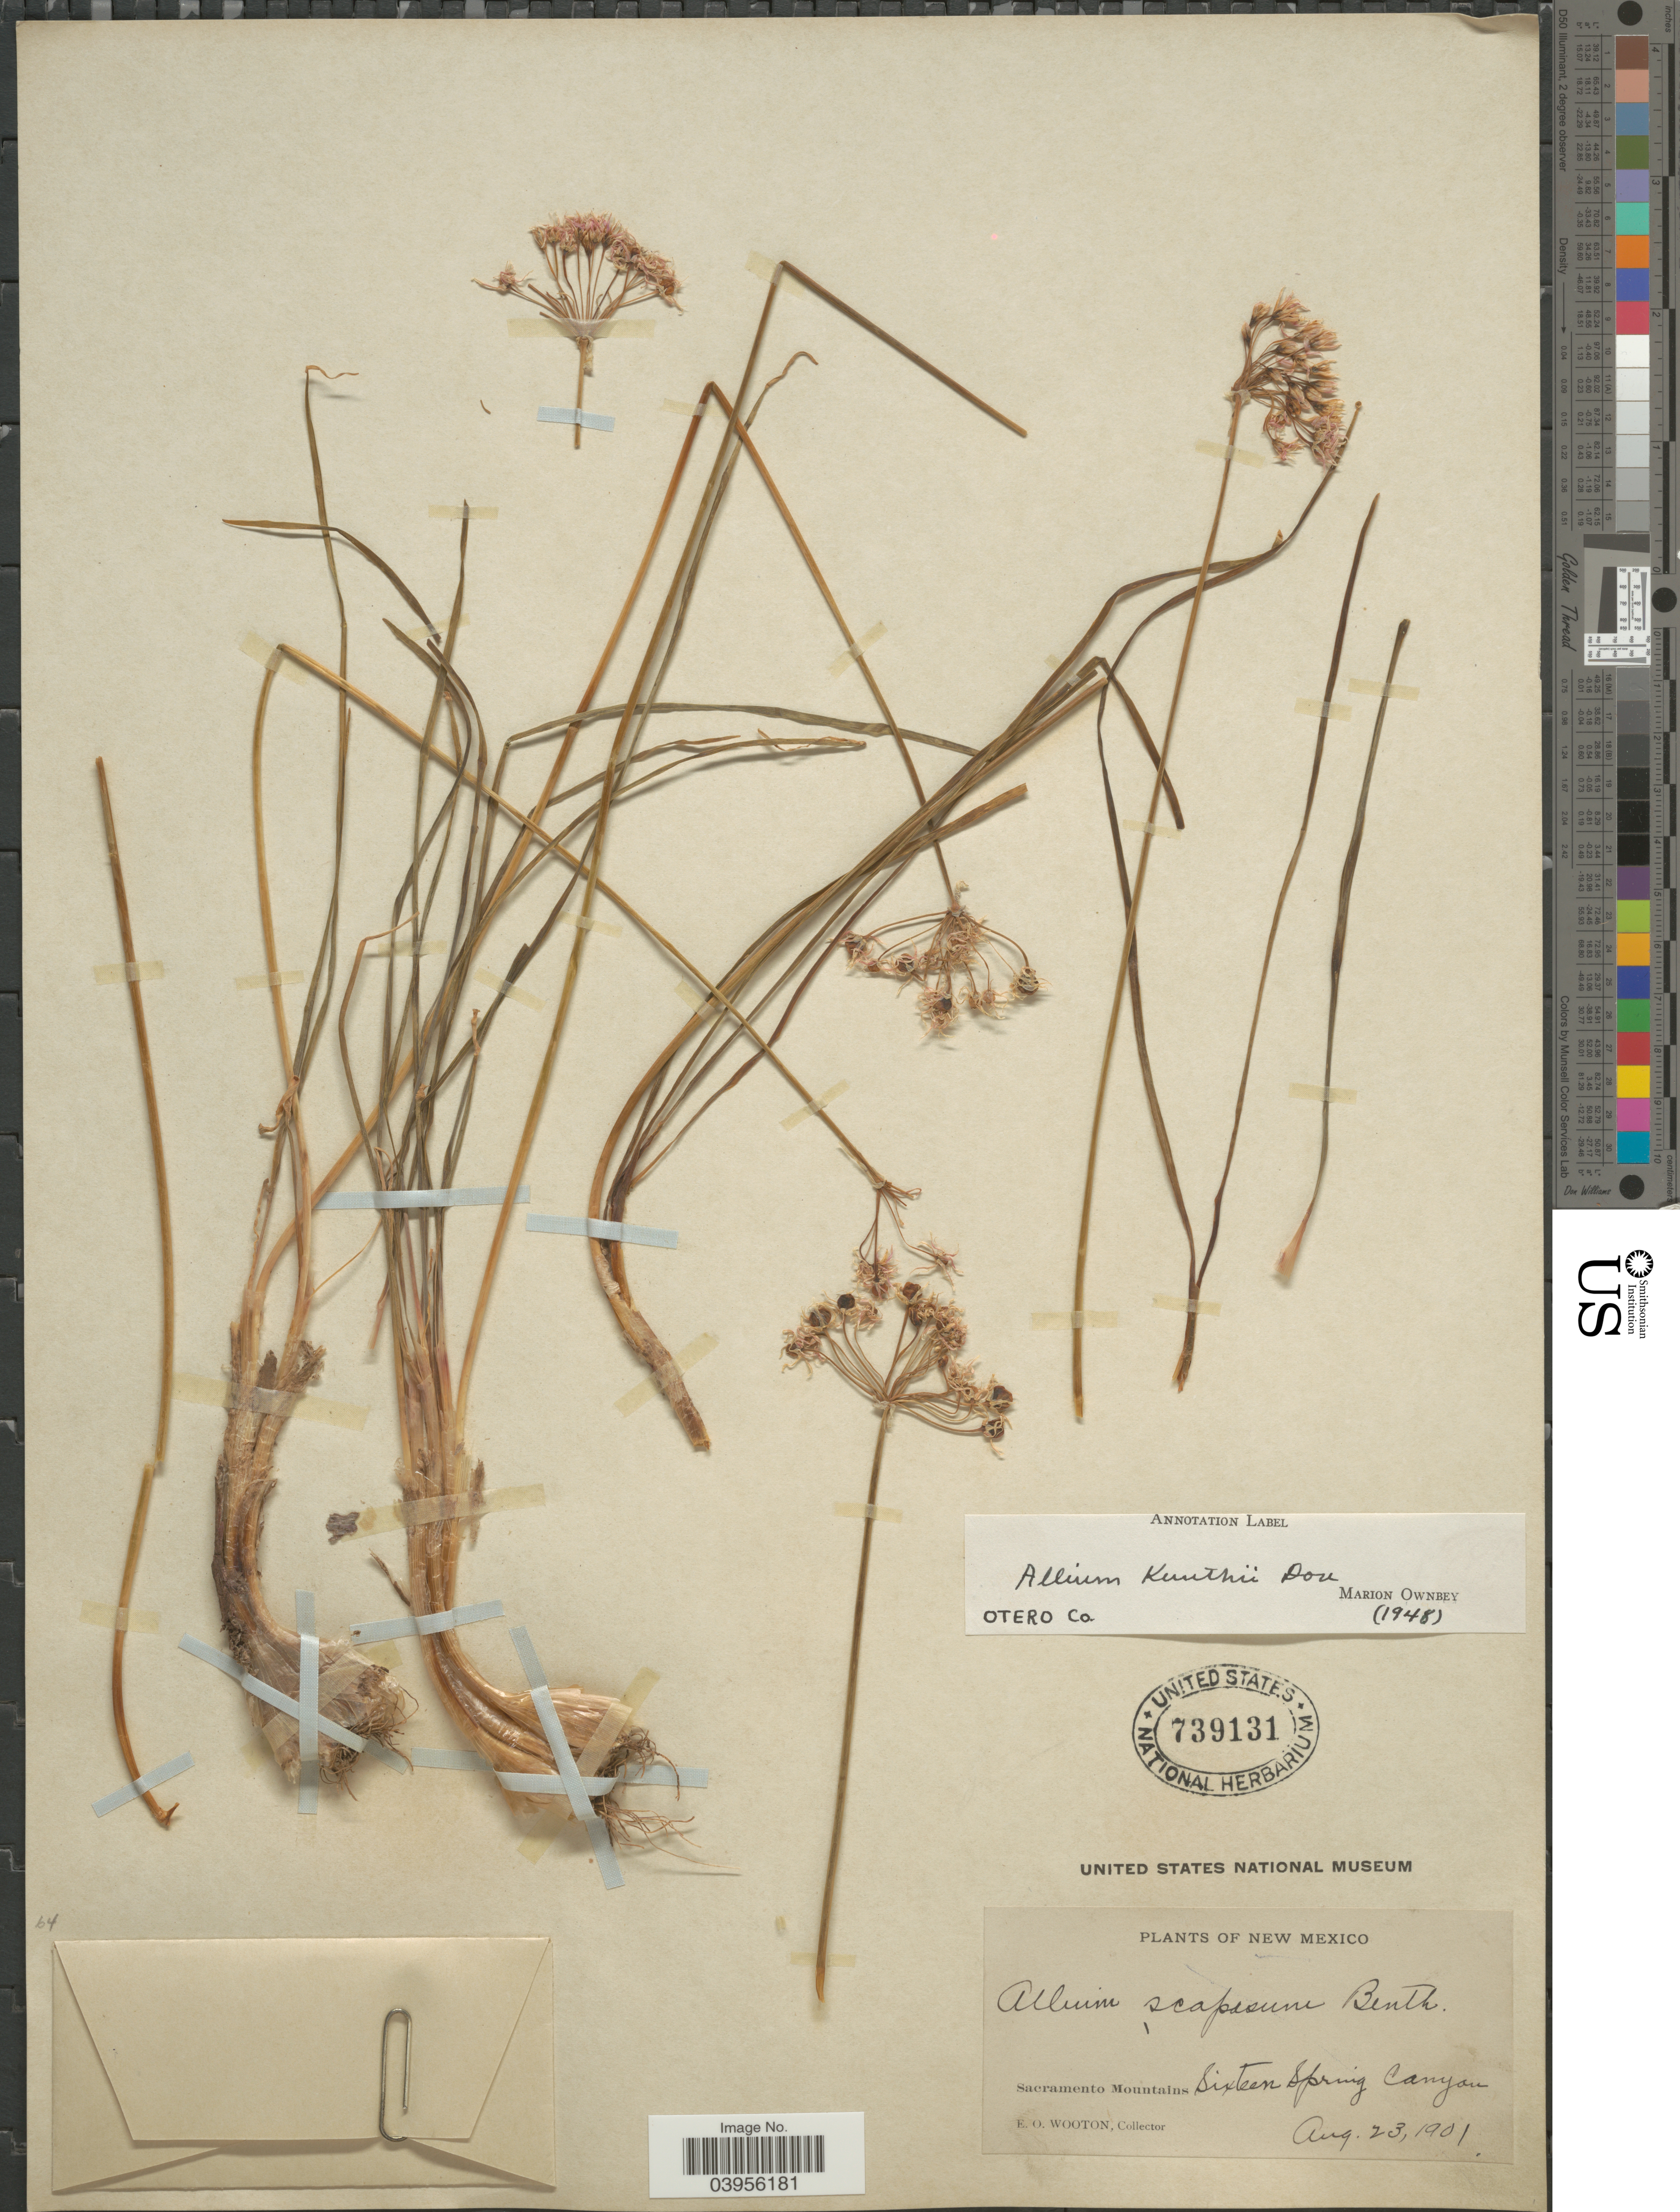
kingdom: Plantae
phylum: Tracheophyta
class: Liliopsida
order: Asparagales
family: Amaryllidaceae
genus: Allium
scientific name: Allium kunthii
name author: G. Don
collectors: E. O. Wooton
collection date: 1901-08-23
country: United States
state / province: New Mexico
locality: Sacramento Mountains. Sixteen Spring Canyon.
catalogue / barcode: US 739131